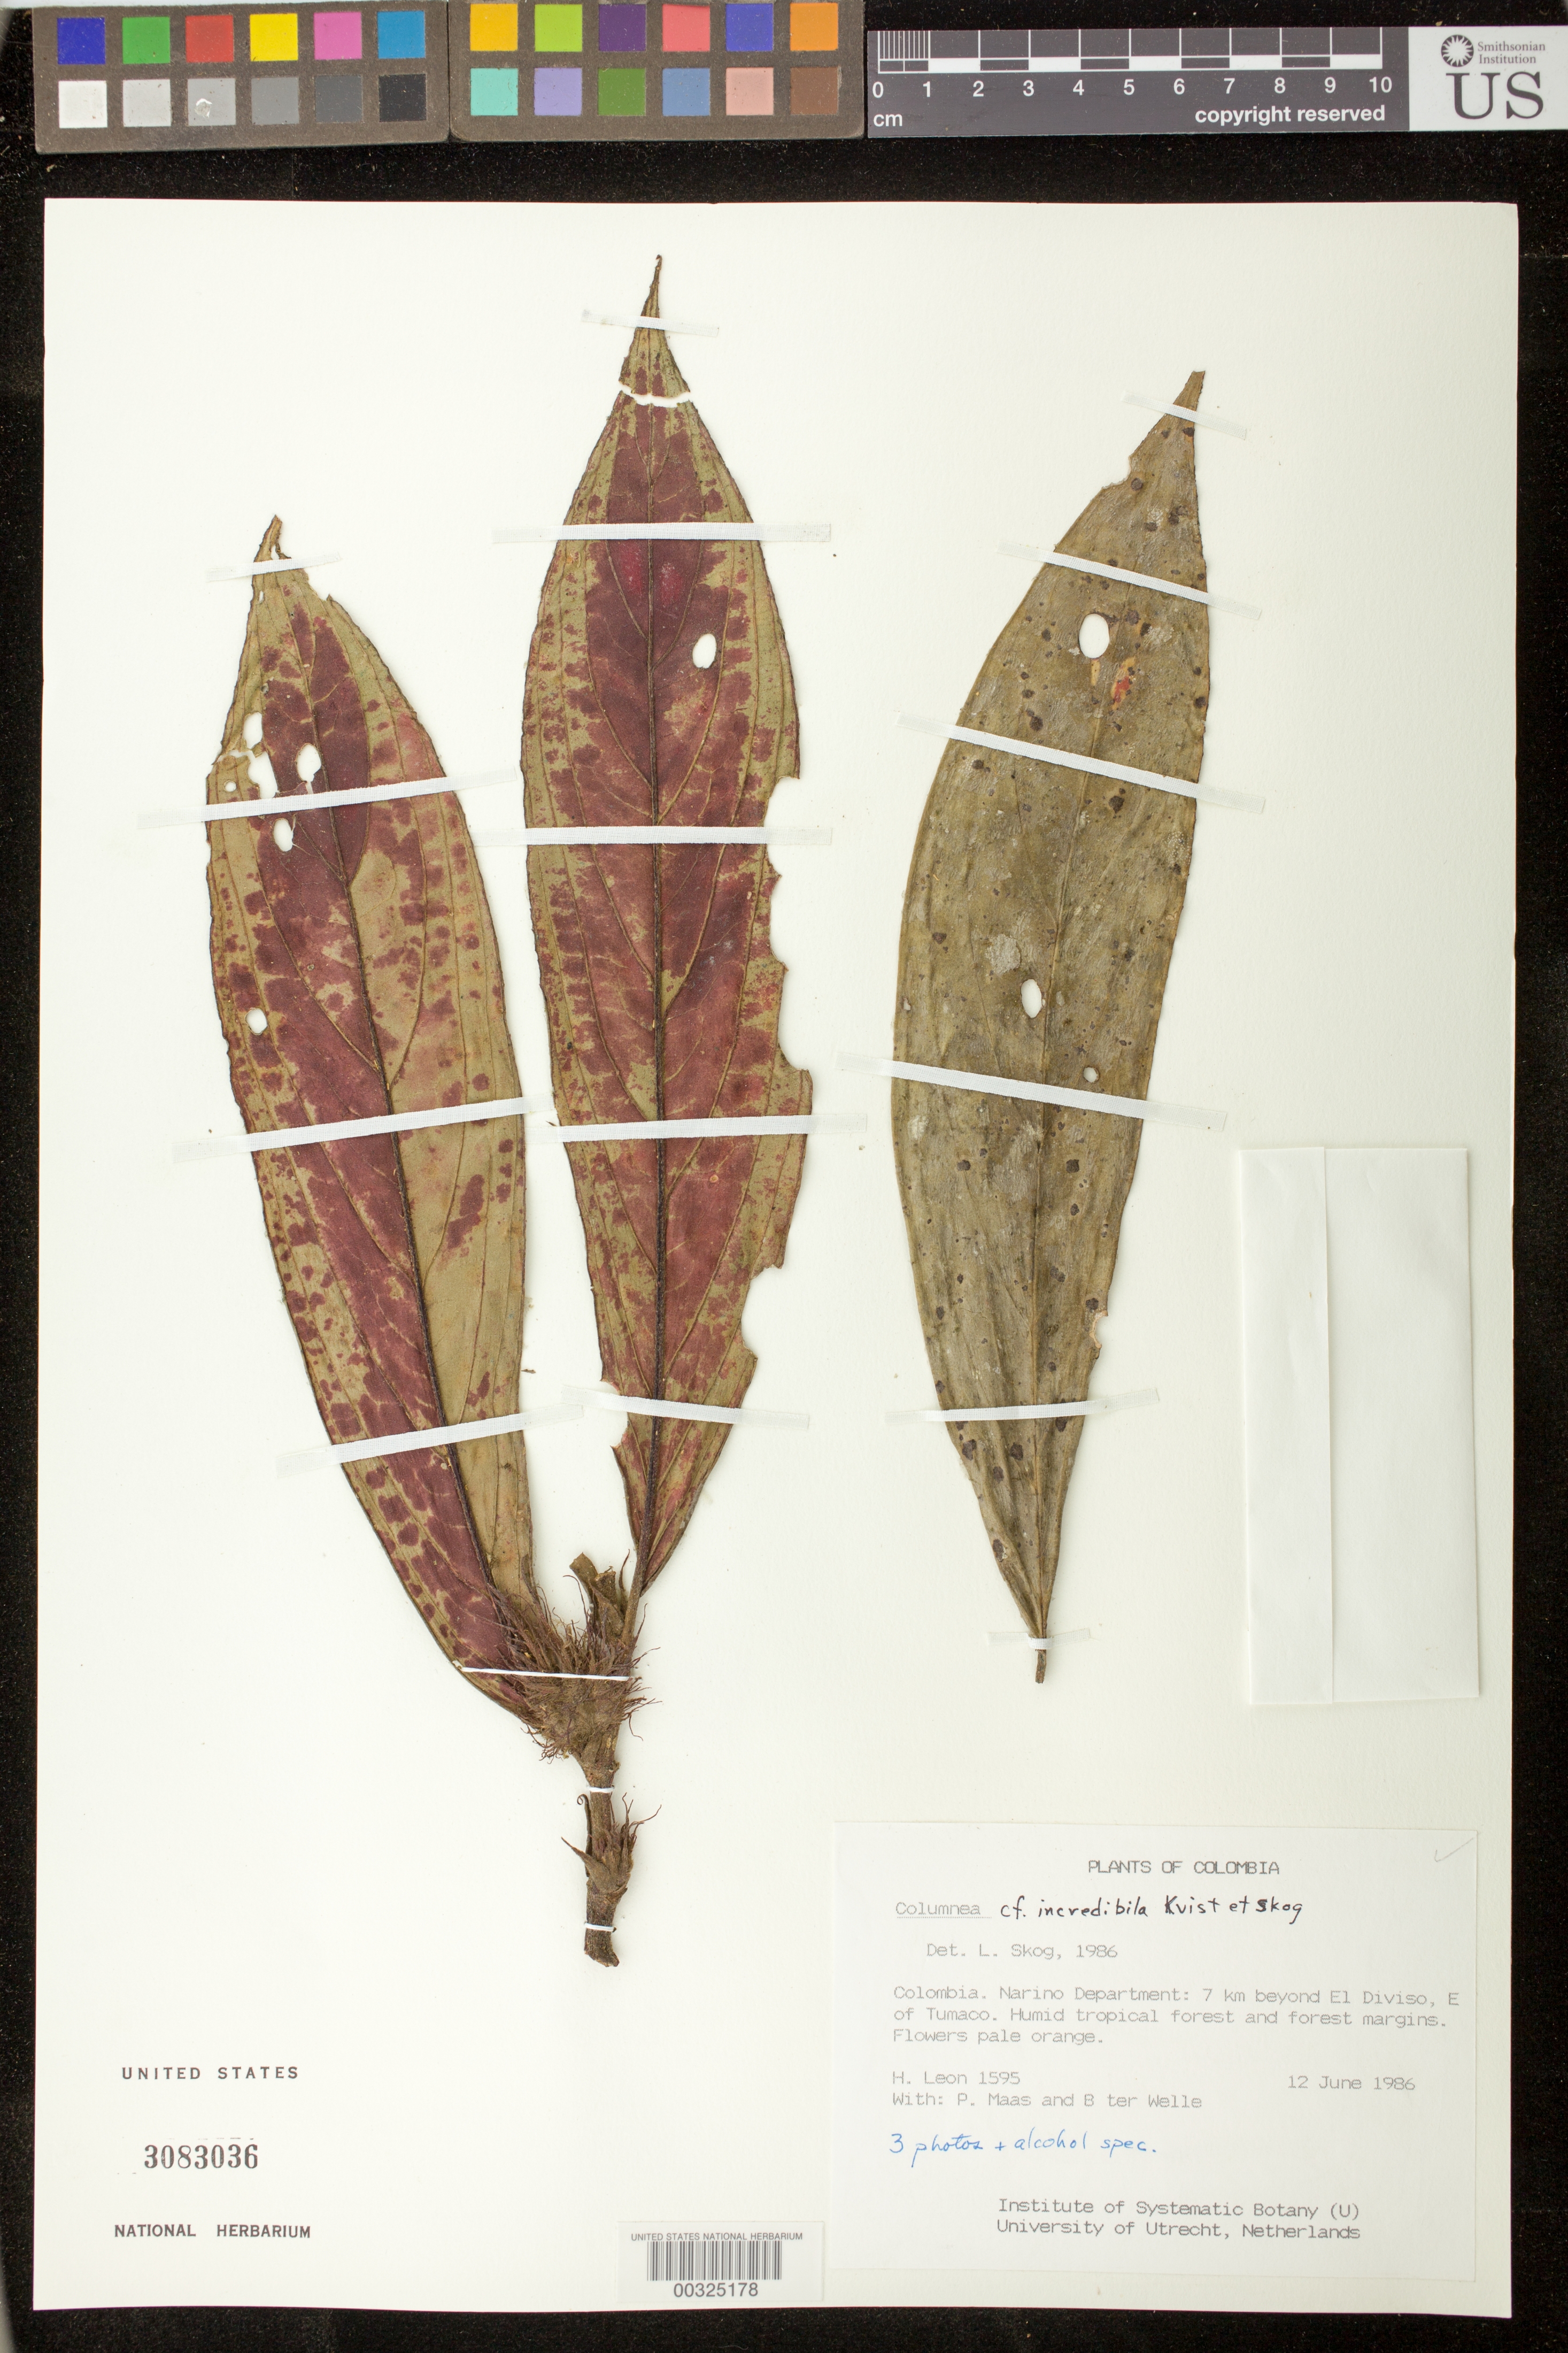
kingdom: Plantae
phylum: Tracheophyta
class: Magnoliopsida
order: Lamiales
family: Gesneriaceae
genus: Columnea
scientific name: Columnea incredibilis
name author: L.P. Kvist & L.E. Skog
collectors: H. León, P. Maas & B. Welle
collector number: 1595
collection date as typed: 12 Jun 1986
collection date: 1986-06-12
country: Colombia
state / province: Nariño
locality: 7 km beyond El Diviso, E of Tumaco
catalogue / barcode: US 3083036